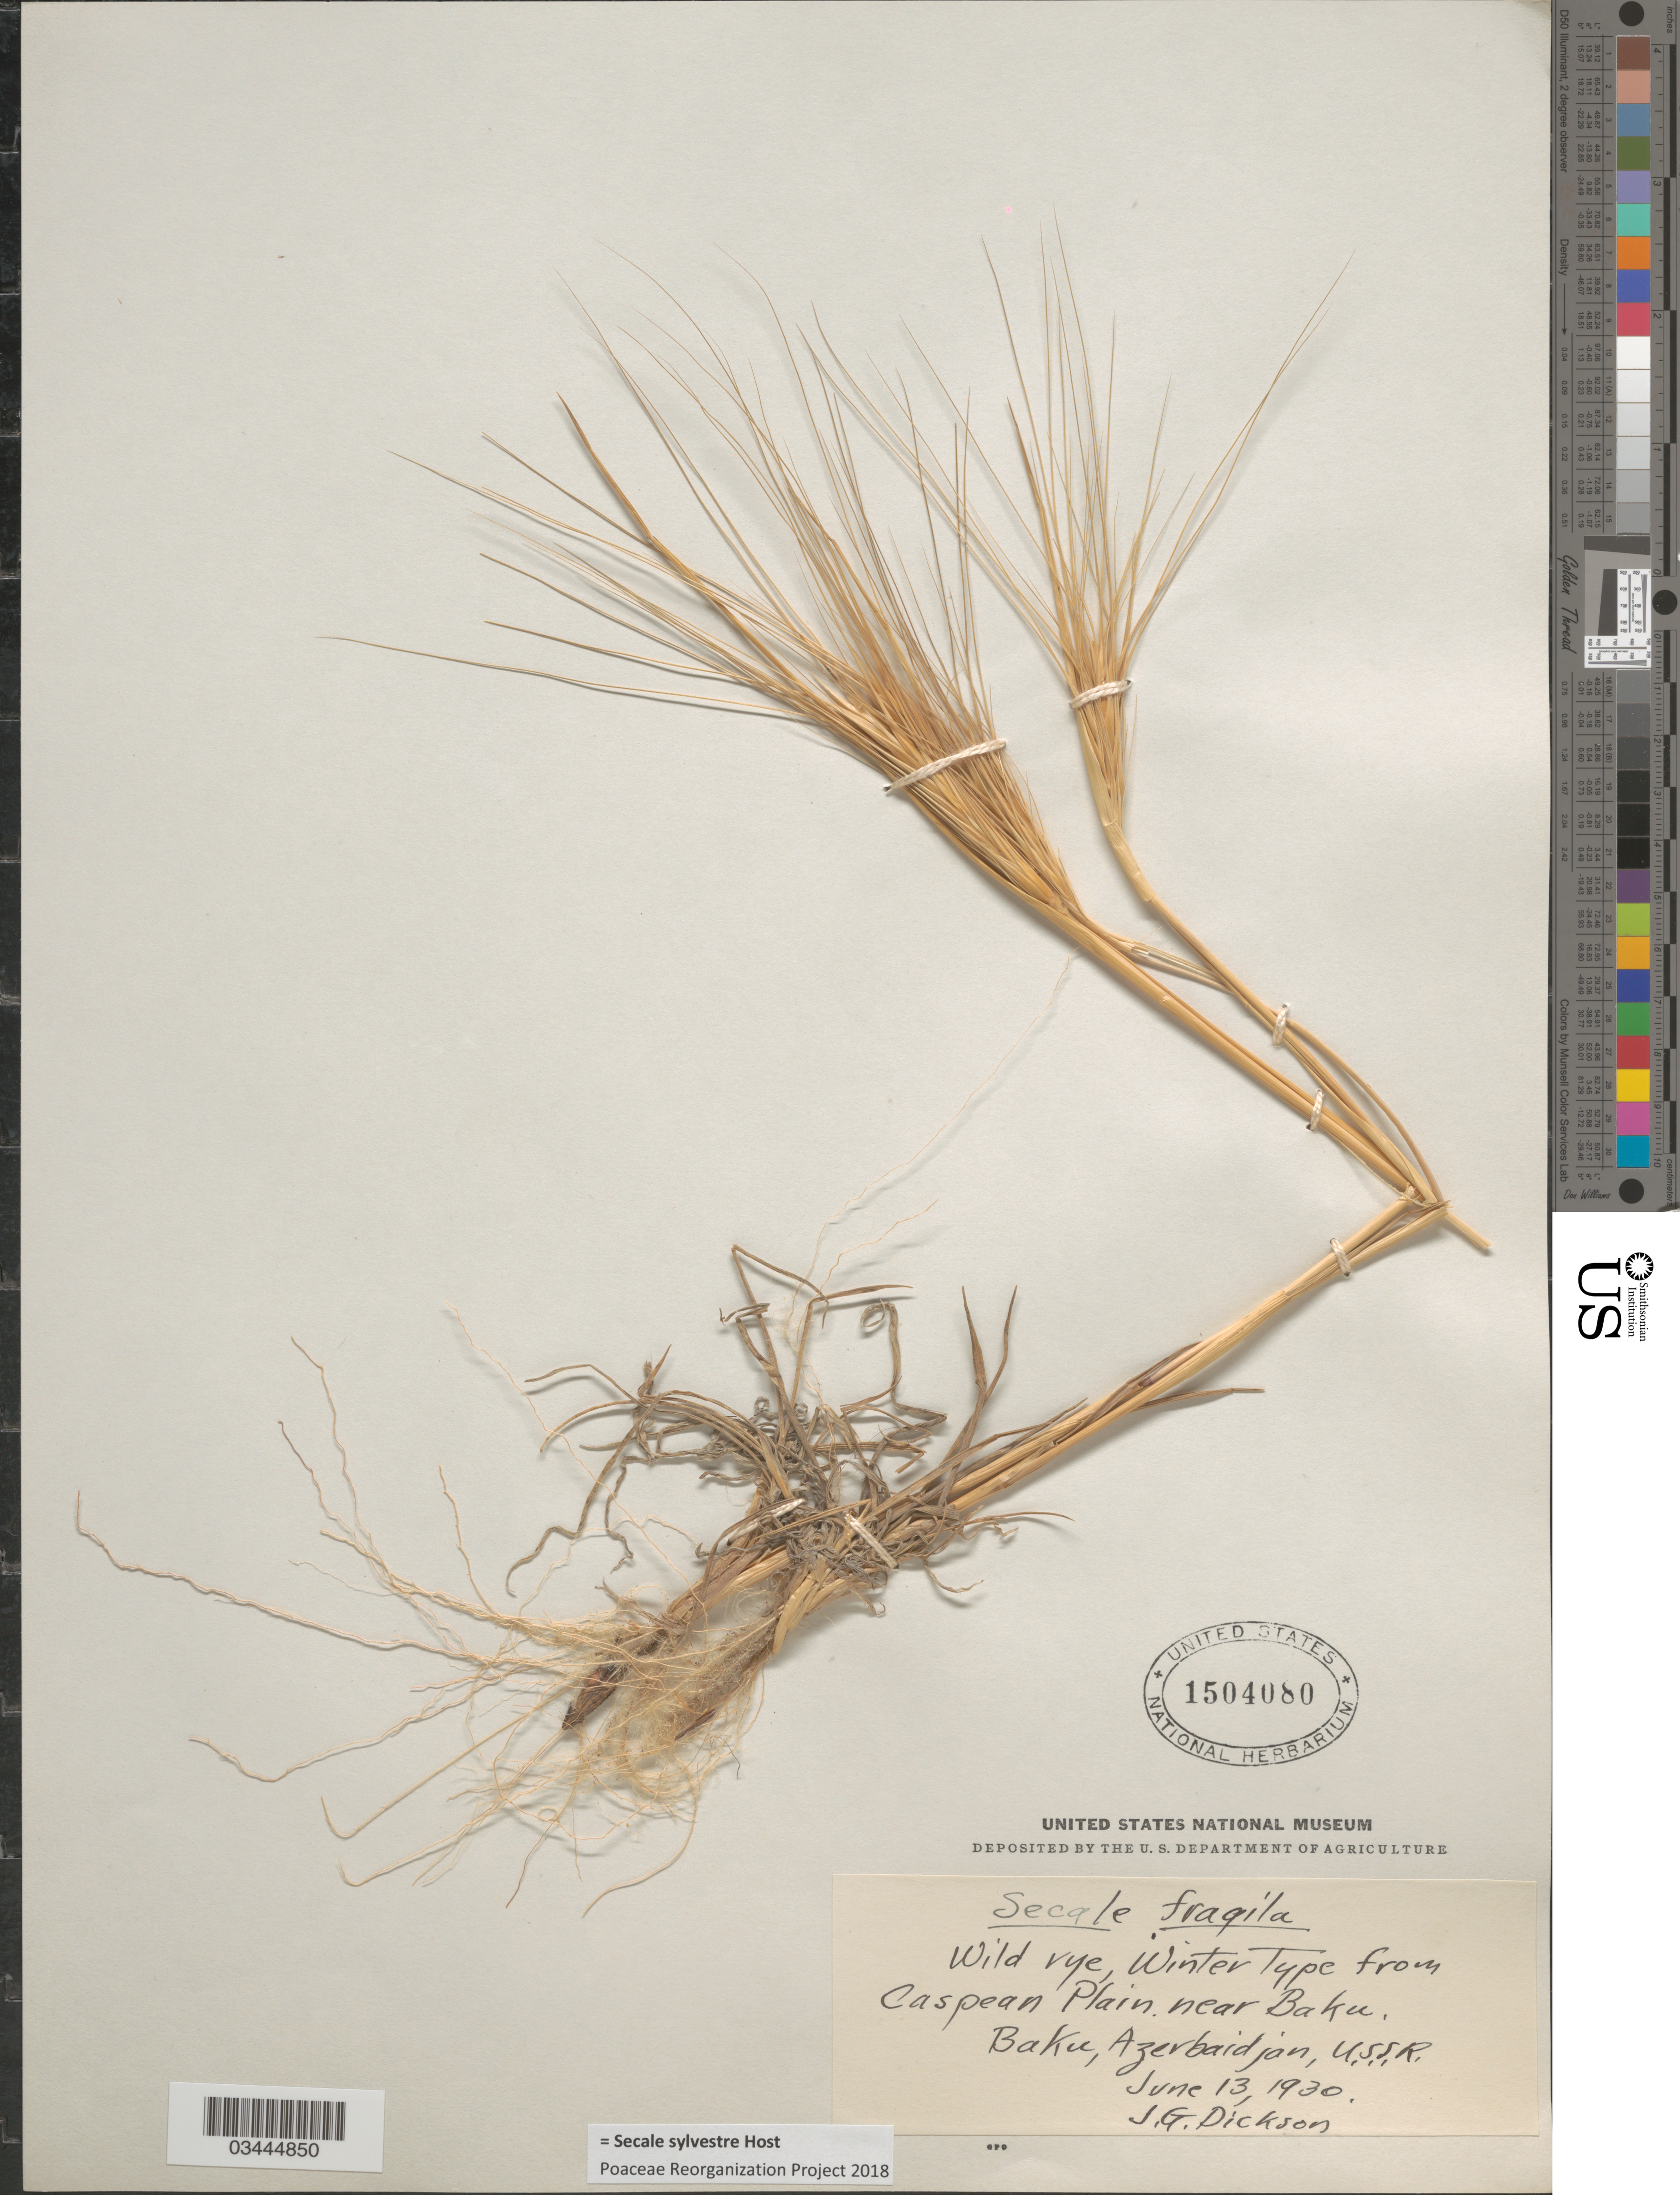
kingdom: Plantae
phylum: Tracheophyta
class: Liliopsida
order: Poales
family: Poaceae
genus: Secale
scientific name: Secale sylvestre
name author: Host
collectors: J. Dickson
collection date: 1930-06-13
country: Azerbaijan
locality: Caspean Plain near Baku, Baku, Azerbaidjan, U.S.S.R.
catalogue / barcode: US 1504080